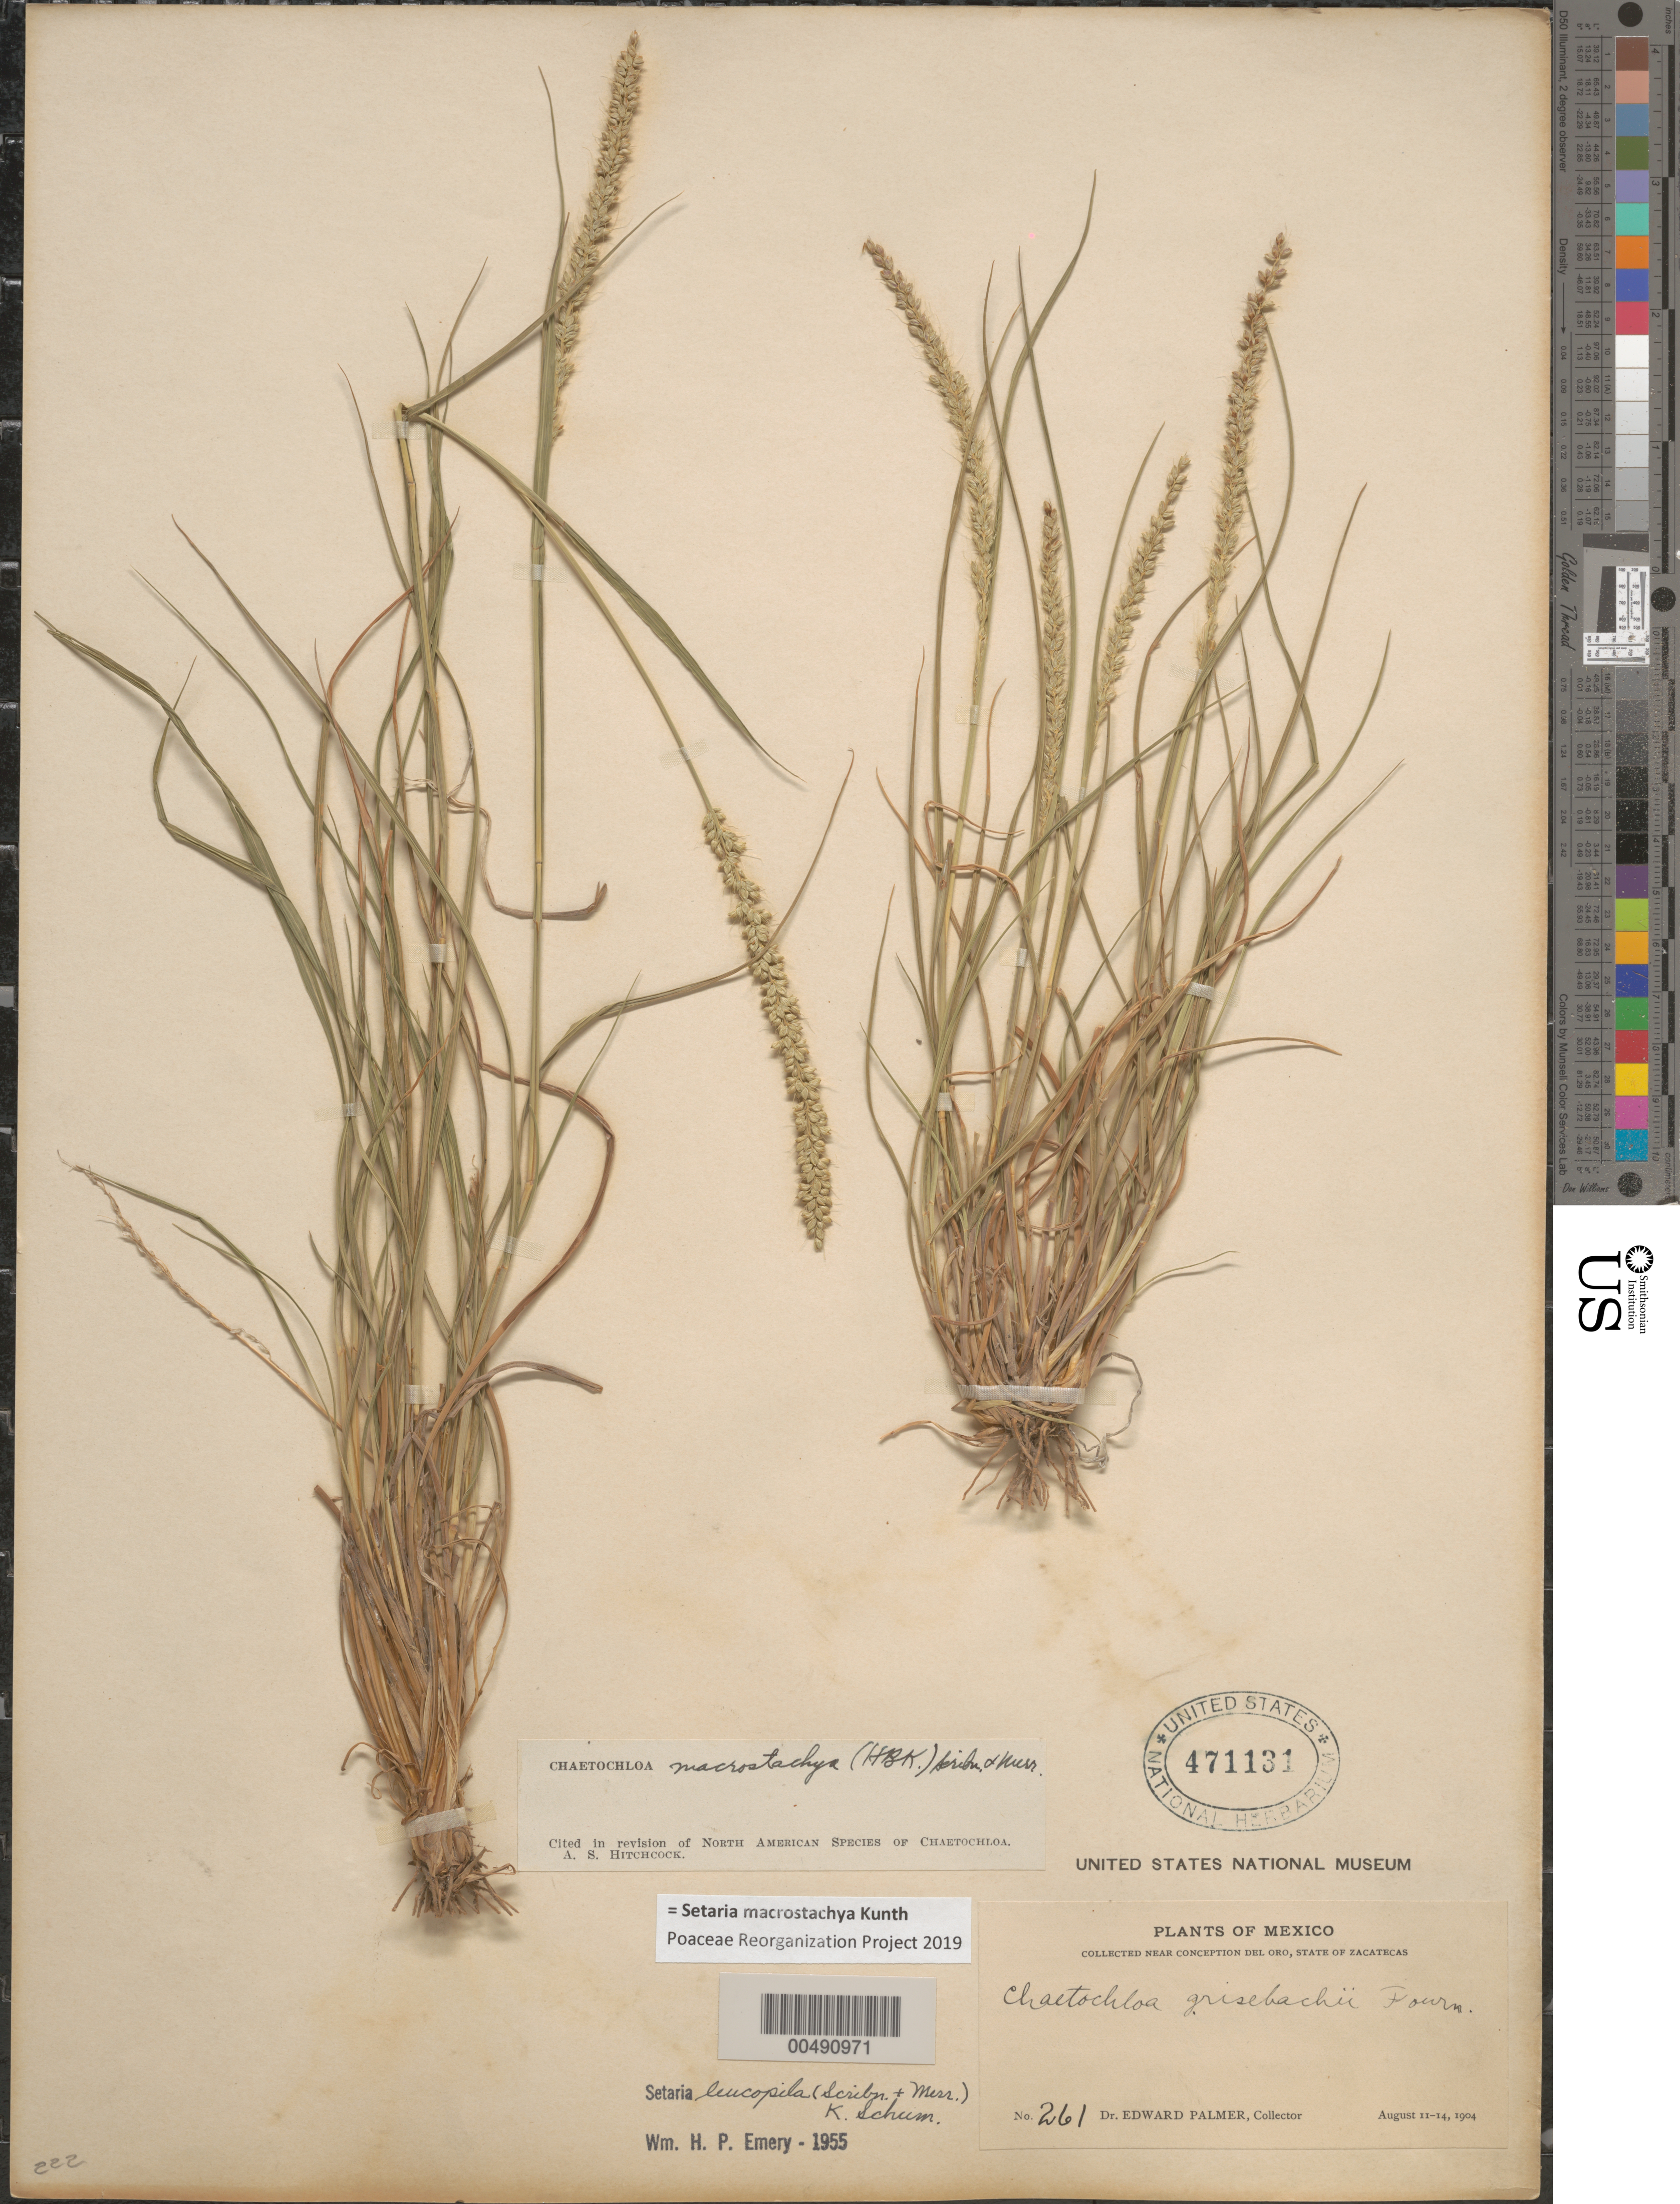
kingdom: Plantae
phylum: Tracheophyta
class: Liliopsida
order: Poales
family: Poaceae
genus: Setaria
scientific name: Setaria macrostachya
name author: Kunth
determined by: Poaceae Reorganization Project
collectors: E. Palmer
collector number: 261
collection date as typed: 11 Aug 1904 to 14 Aug 1904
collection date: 1904-08-11/1904-08-14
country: Mexico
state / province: Zacatecas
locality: Near Conception del Oro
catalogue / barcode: US 471131